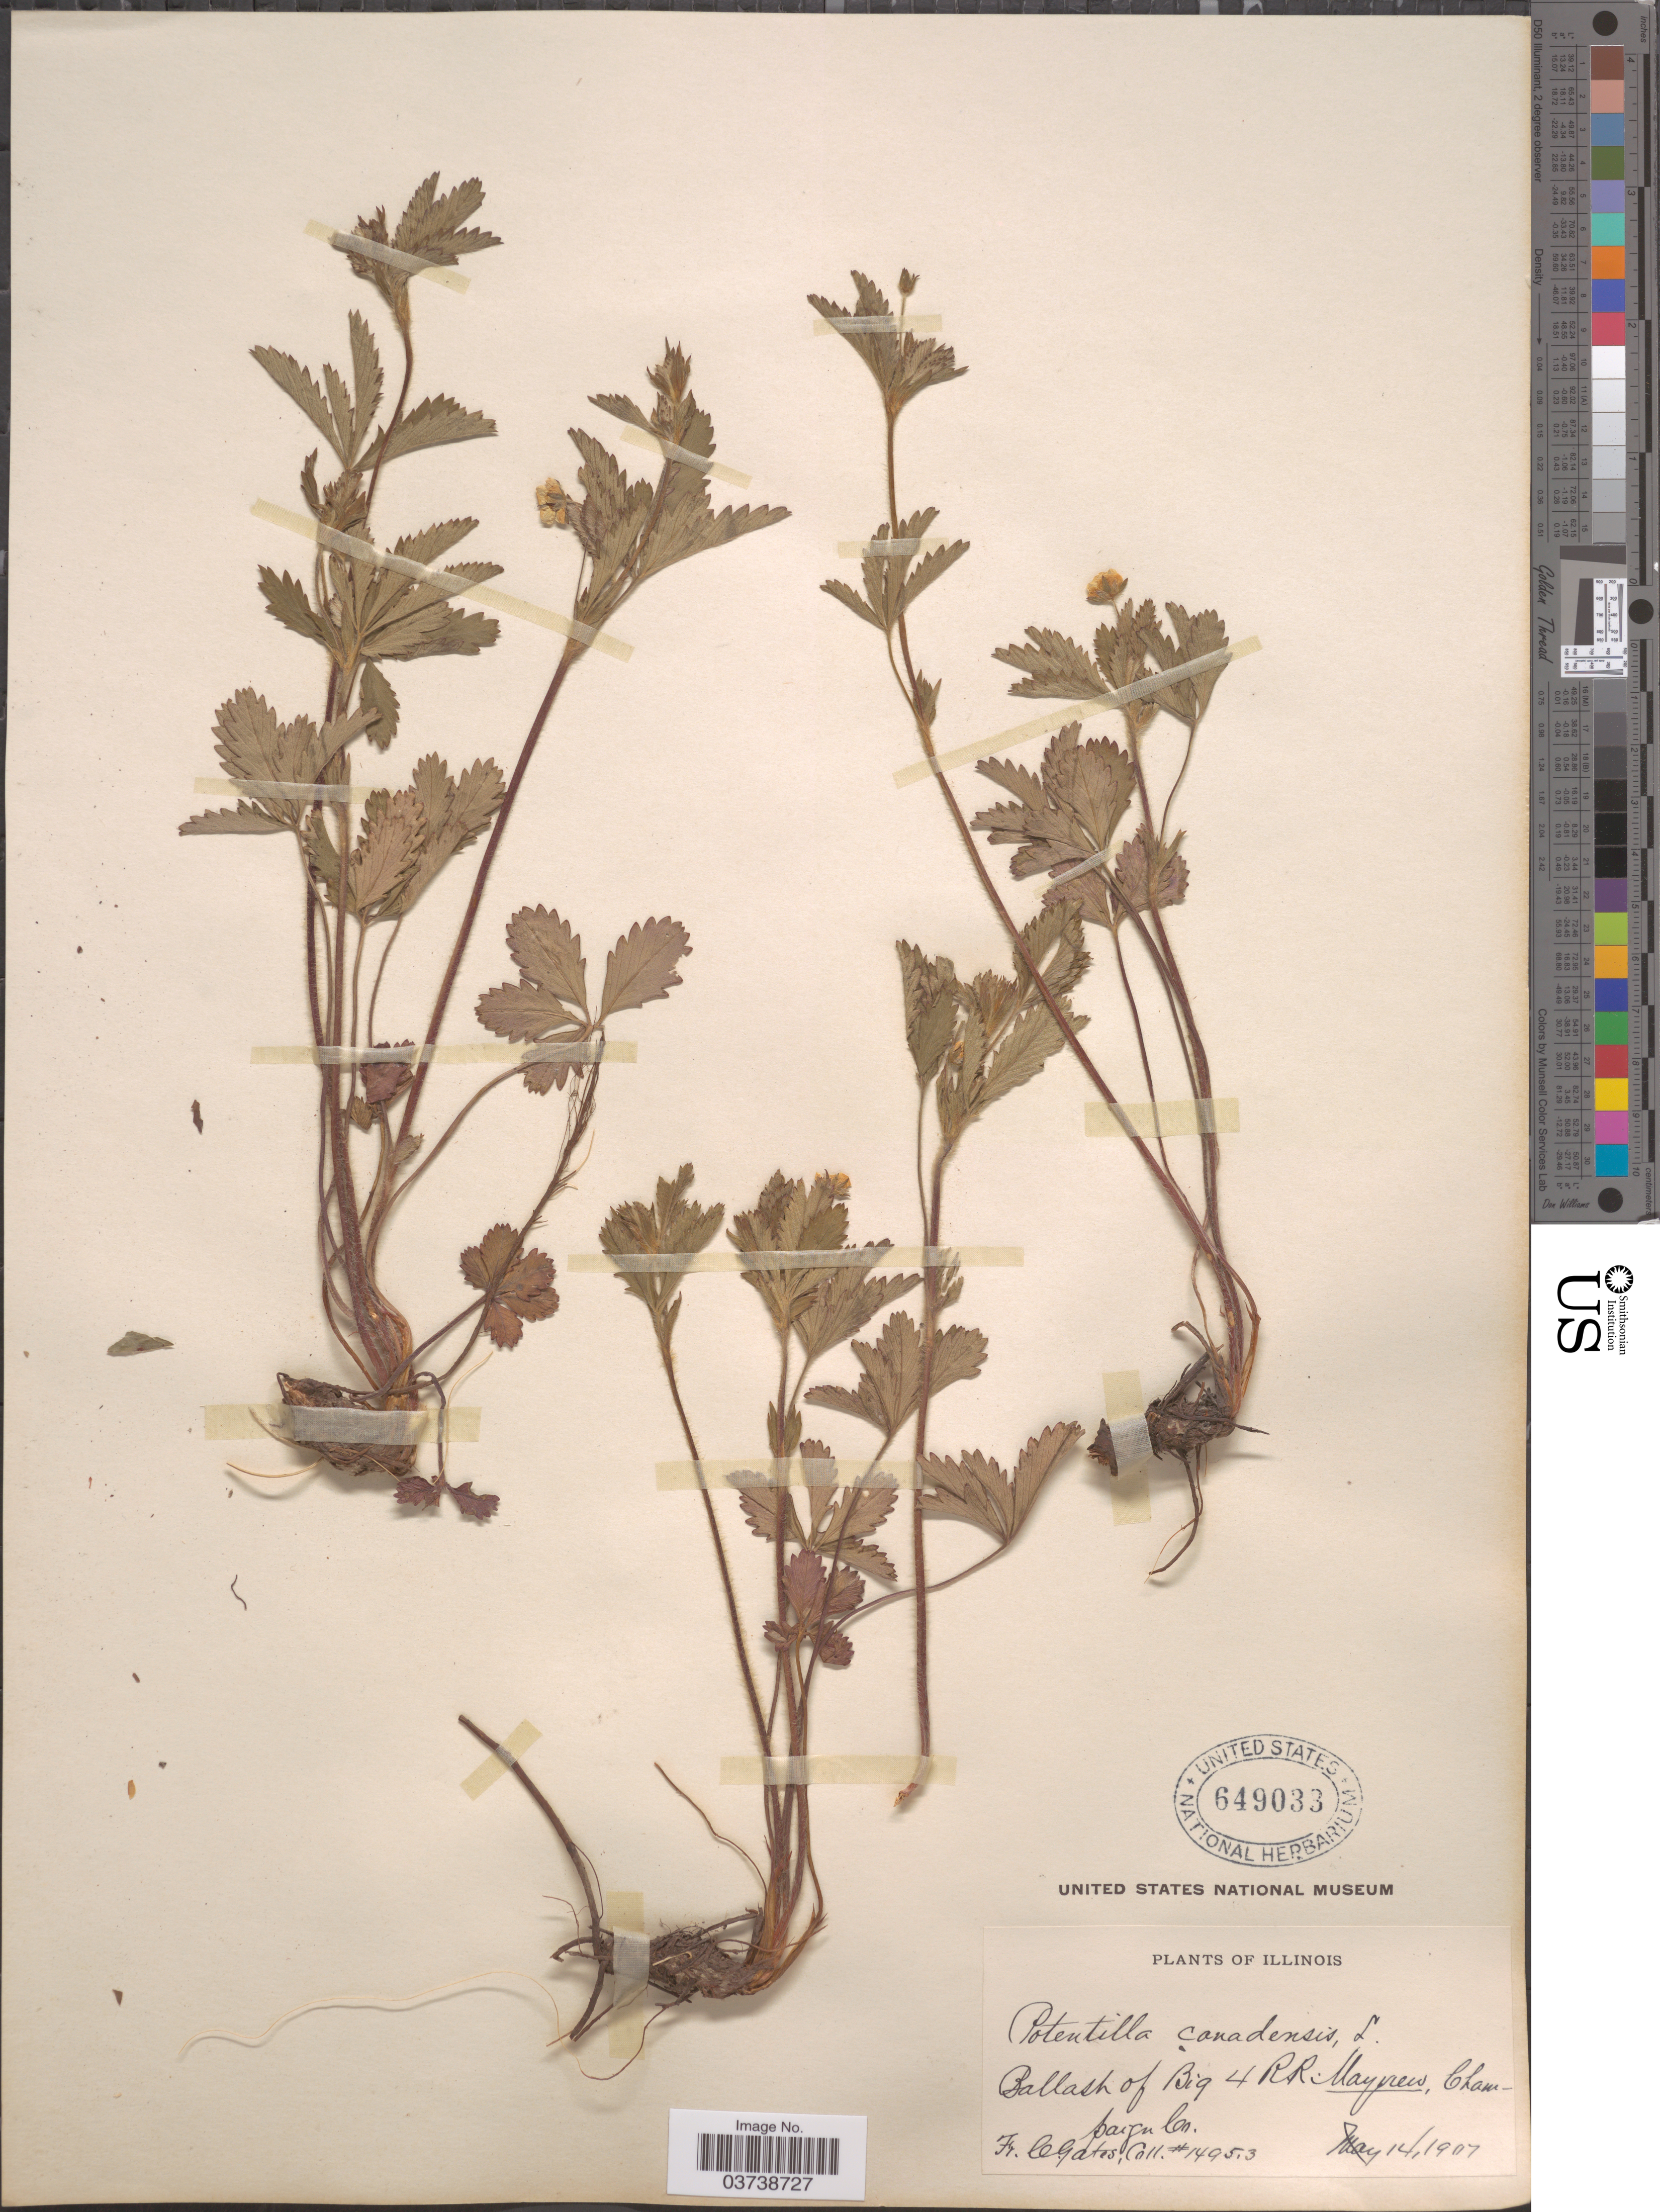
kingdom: Plantae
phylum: Tracheophyta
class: Magnoliopsida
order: Rosales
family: Rosaceae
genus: Potentilla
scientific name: Potentilla canadensis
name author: L.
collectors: F. C. Gates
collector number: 1495.3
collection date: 1907-05-14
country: United States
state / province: Illinois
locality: Ballast of Big 4 RR. Mayview, Champaign Co.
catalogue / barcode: US 649033